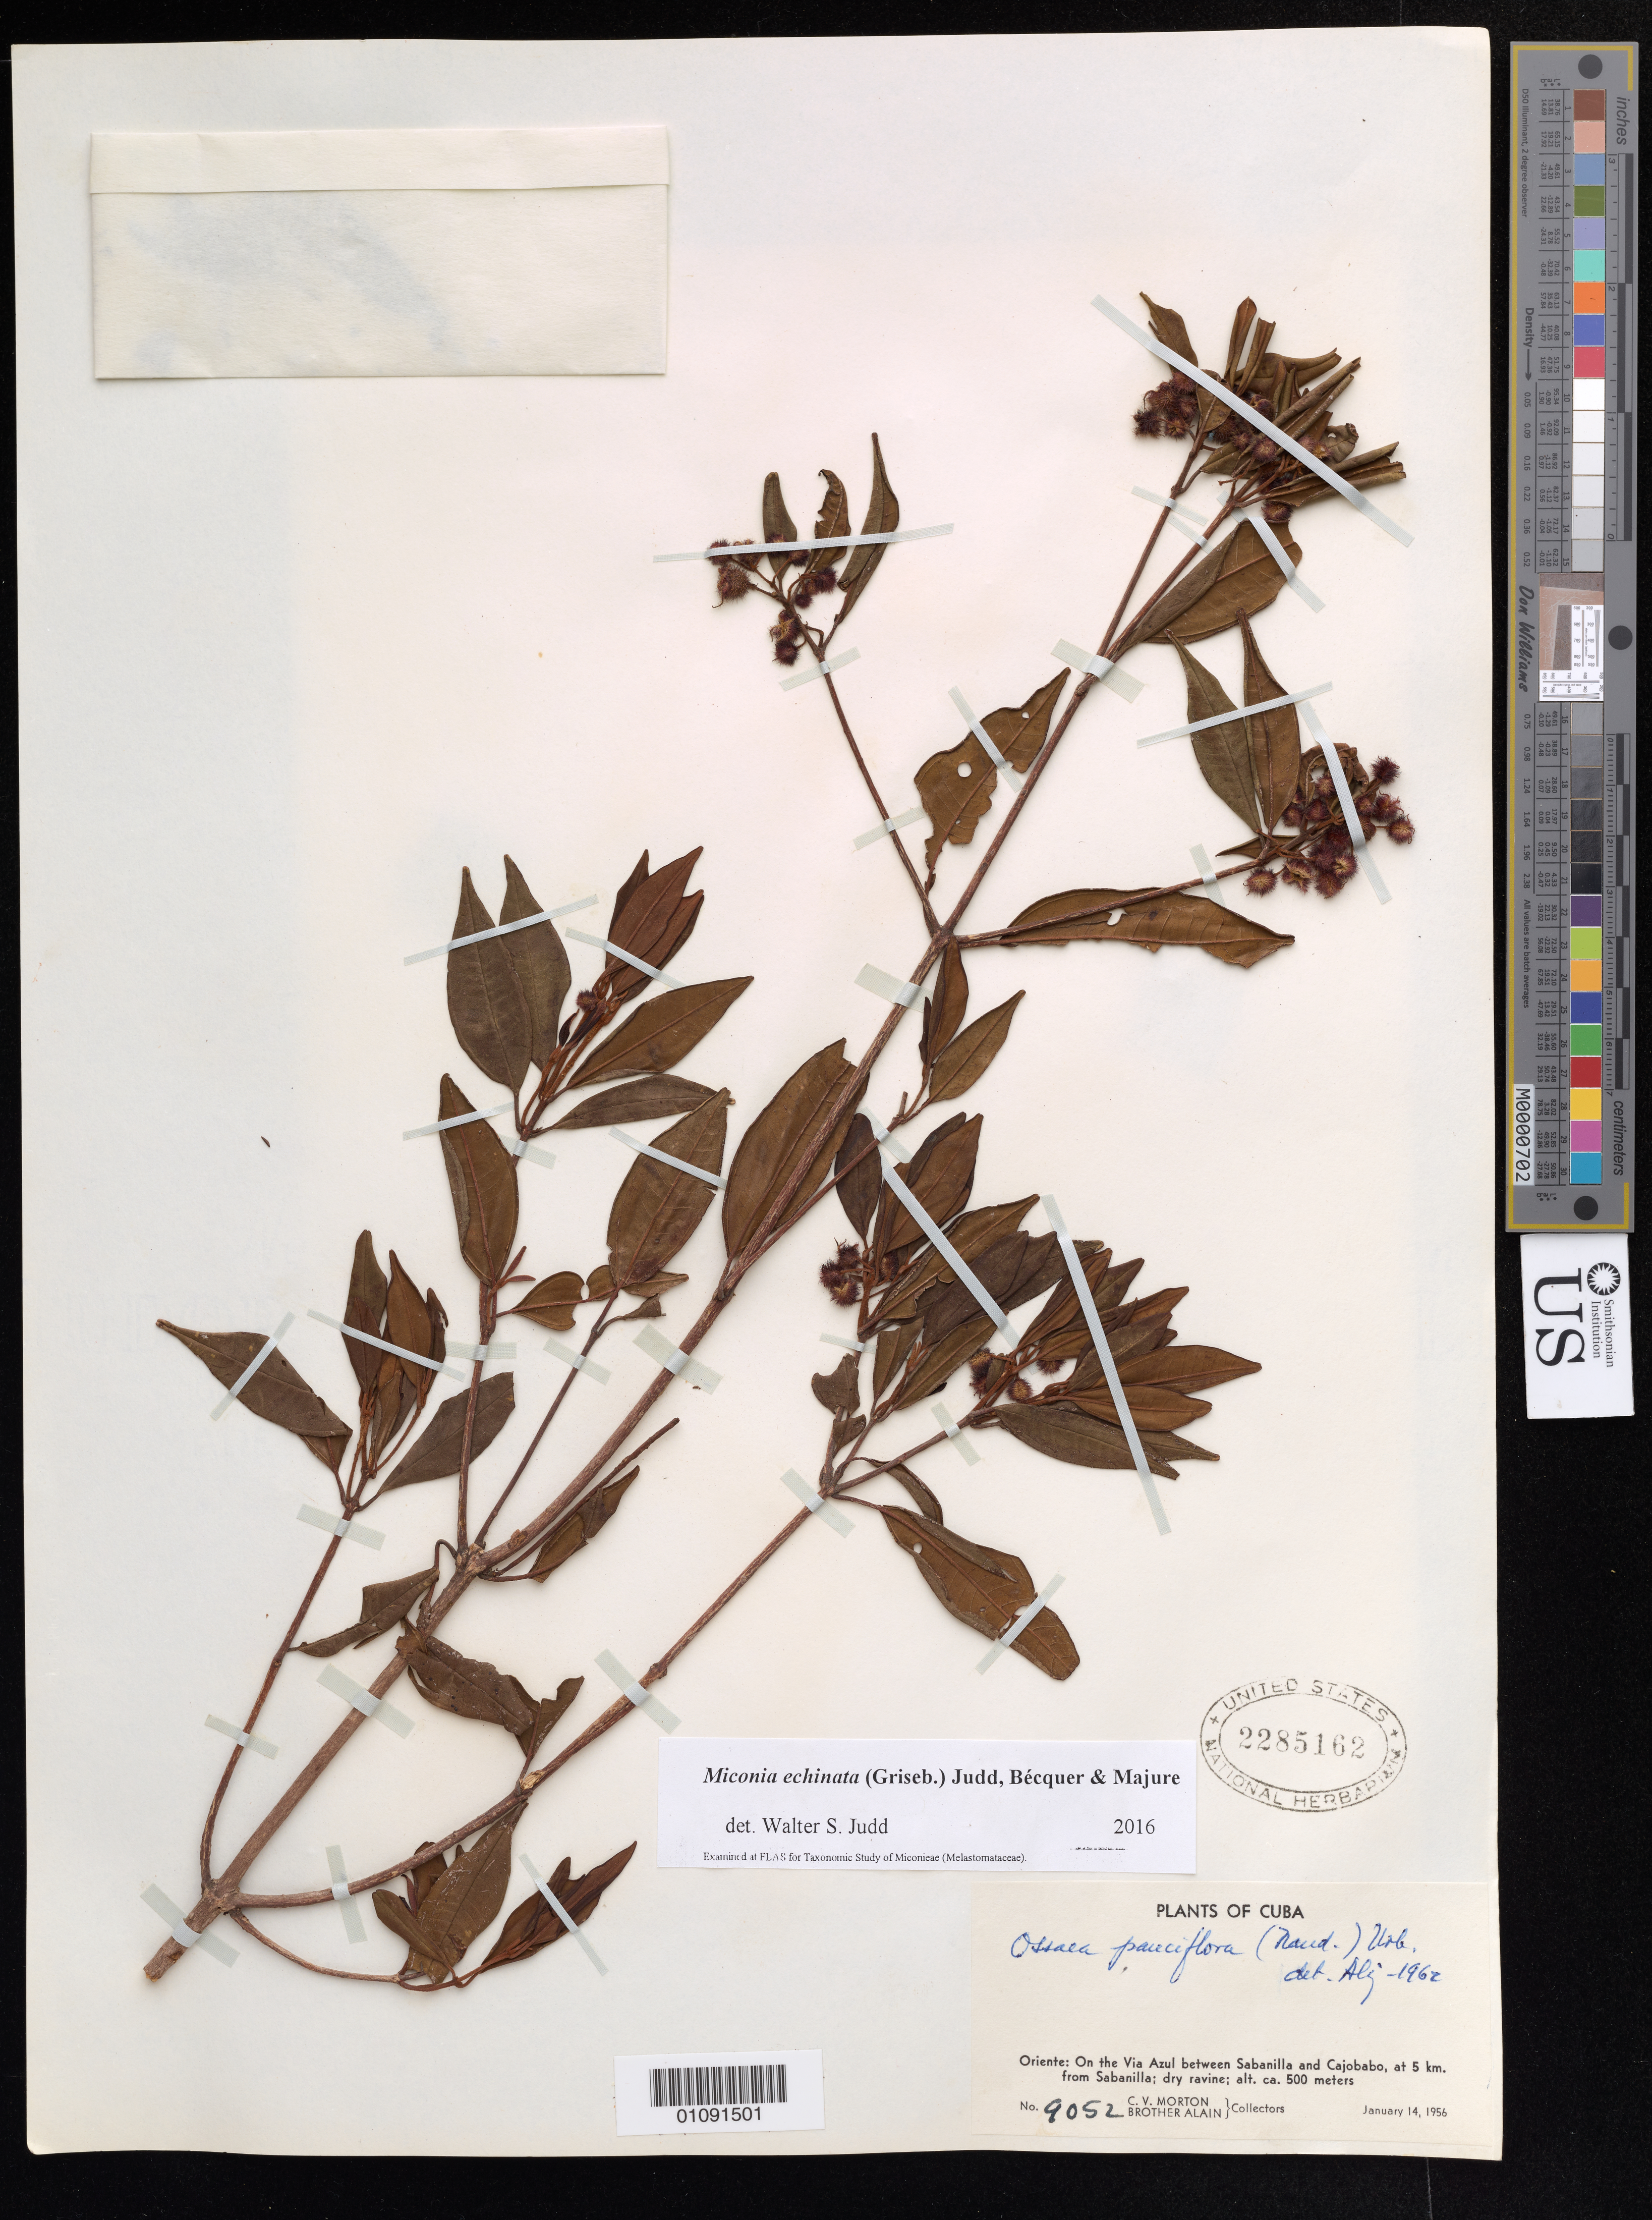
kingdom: Plantae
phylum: Tracheophyta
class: Magnoliopsida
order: Myrtales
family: Melastomataceae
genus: Miconia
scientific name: Miconia echinata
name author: (Griseb.) Judd et al.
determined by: Judd, Walter S.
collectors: C. V. Morton & A. H. Liogier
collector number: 9052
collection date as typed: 14 Jan 1956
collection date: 1956-01-14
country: Cuba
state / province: Oriente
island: Cuba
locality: On the Via Azul between Sabanilla and Cajobabo, at 5km from Sabanilla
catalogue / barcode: US 2285162